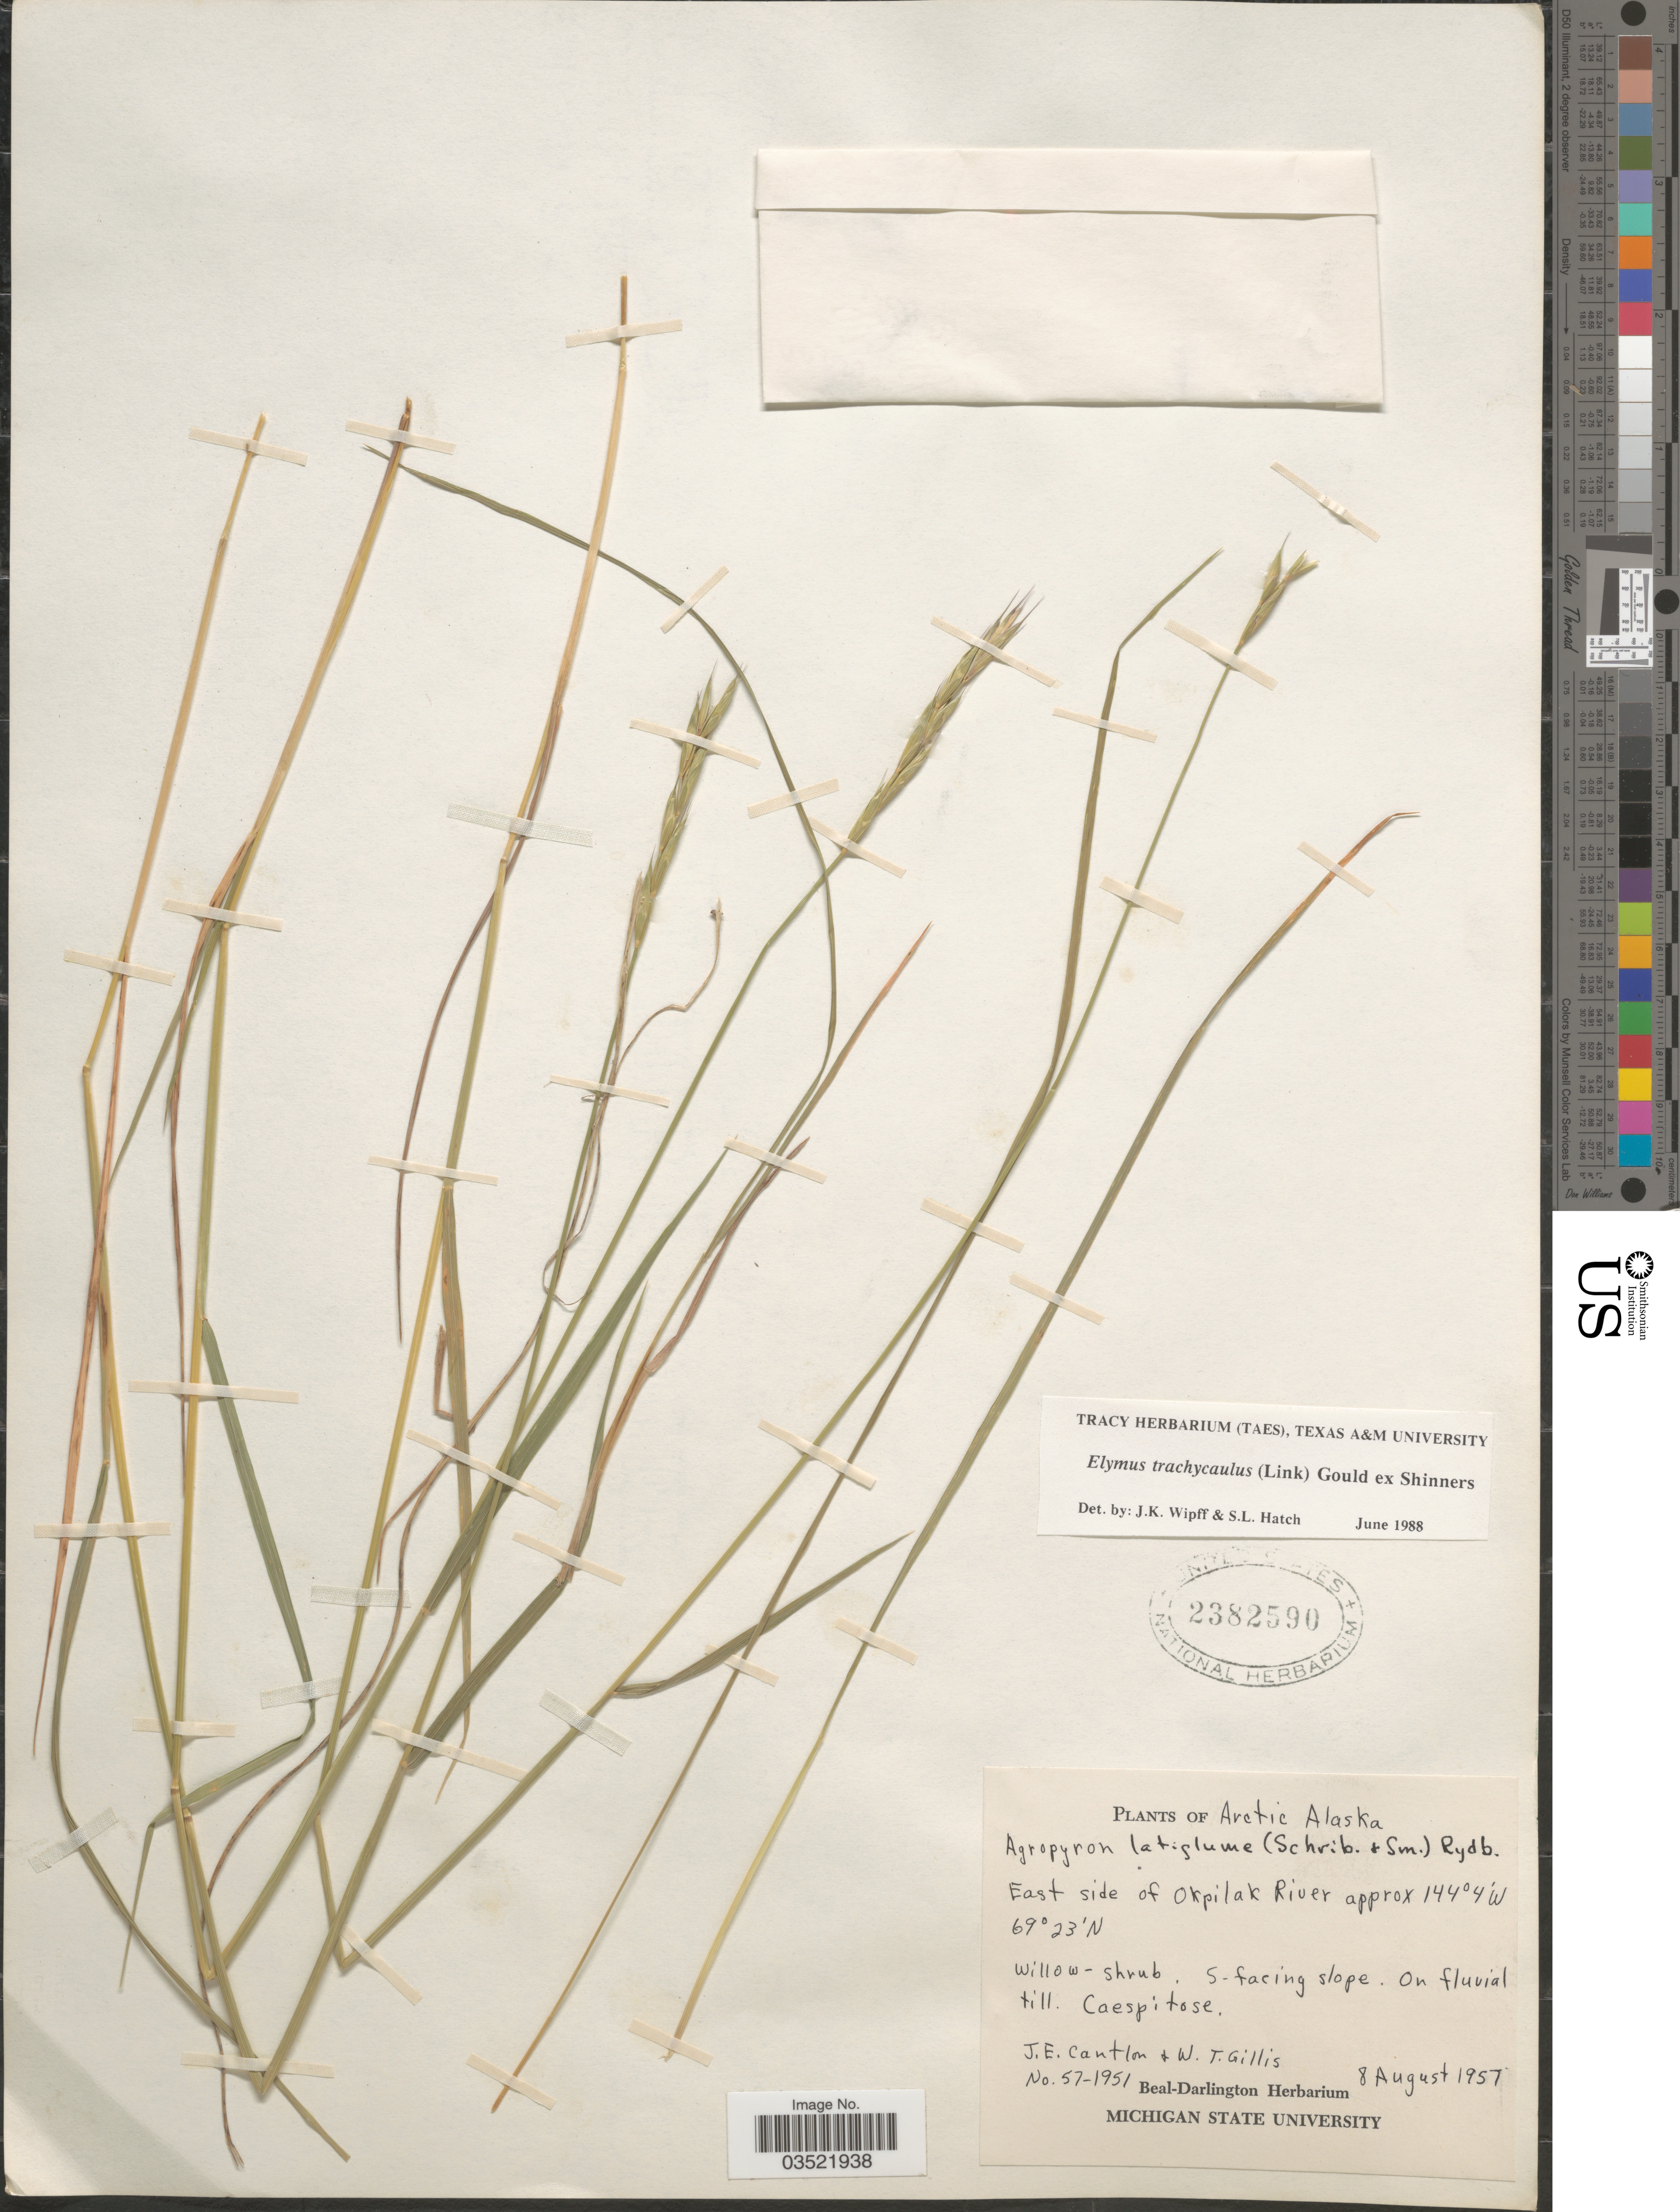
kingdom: Plantae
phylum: Tracheophyta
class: Liliopsida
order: Poales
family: Poaceae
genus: Elymus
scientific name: Elymus trachycaulus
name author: (Link) Gould ex Shinners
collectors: J. Cantlon & W. T. Gillis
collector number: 57-1951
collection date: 1957-08-08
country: United States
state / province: Alaska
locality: Arctic Alaska. East side of Okpilak River. Willow-shrub. S-facing slope. On fluvial till.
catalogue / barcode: US 2382590